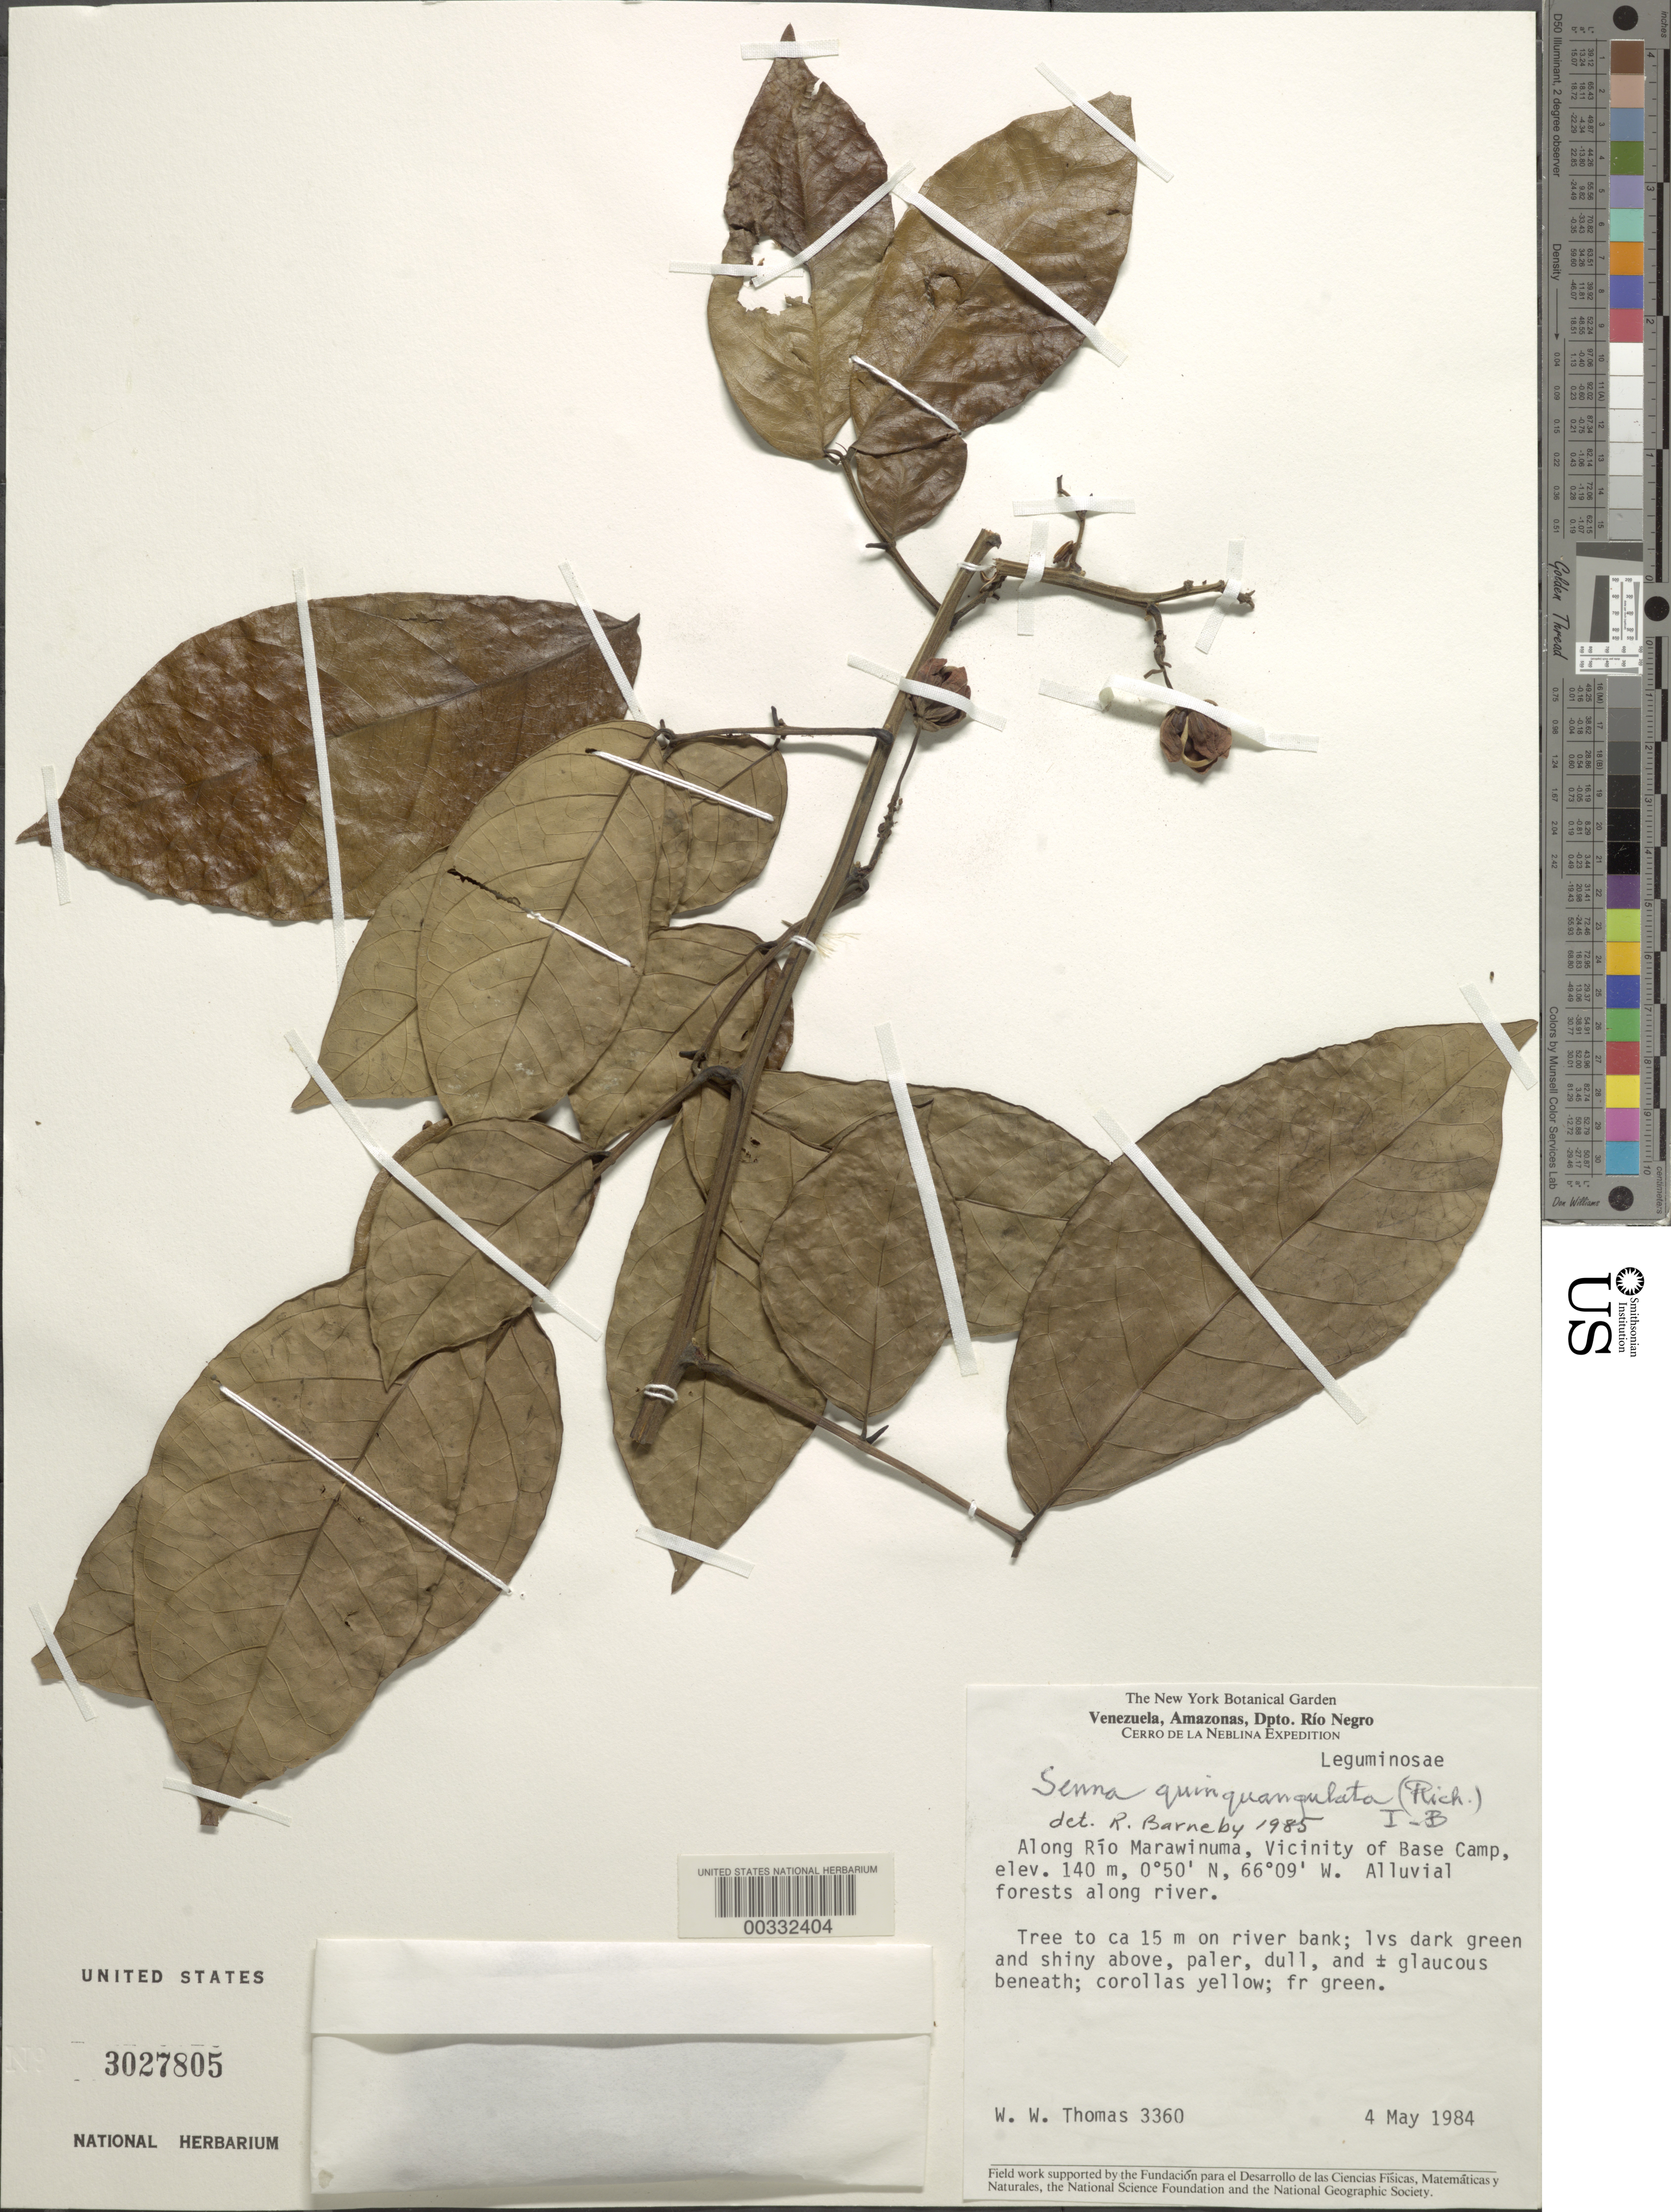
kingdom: Plantae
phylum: Tracheophyta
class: Magnoliopsida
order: Fabales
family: Fabaceae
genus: Senna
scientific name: Senna quinquangulata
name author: (Rich.) H.S. Irwin & Barneby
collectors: W. W. Thomas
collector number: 3360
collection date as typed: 04 May 1984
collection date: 1984-05-04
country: Venezuela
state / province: Amazonas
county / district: Rio Negro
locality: Along rio marawinuma, vicinity of base camp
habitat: River bank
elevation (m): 140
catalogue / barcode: US 3027805